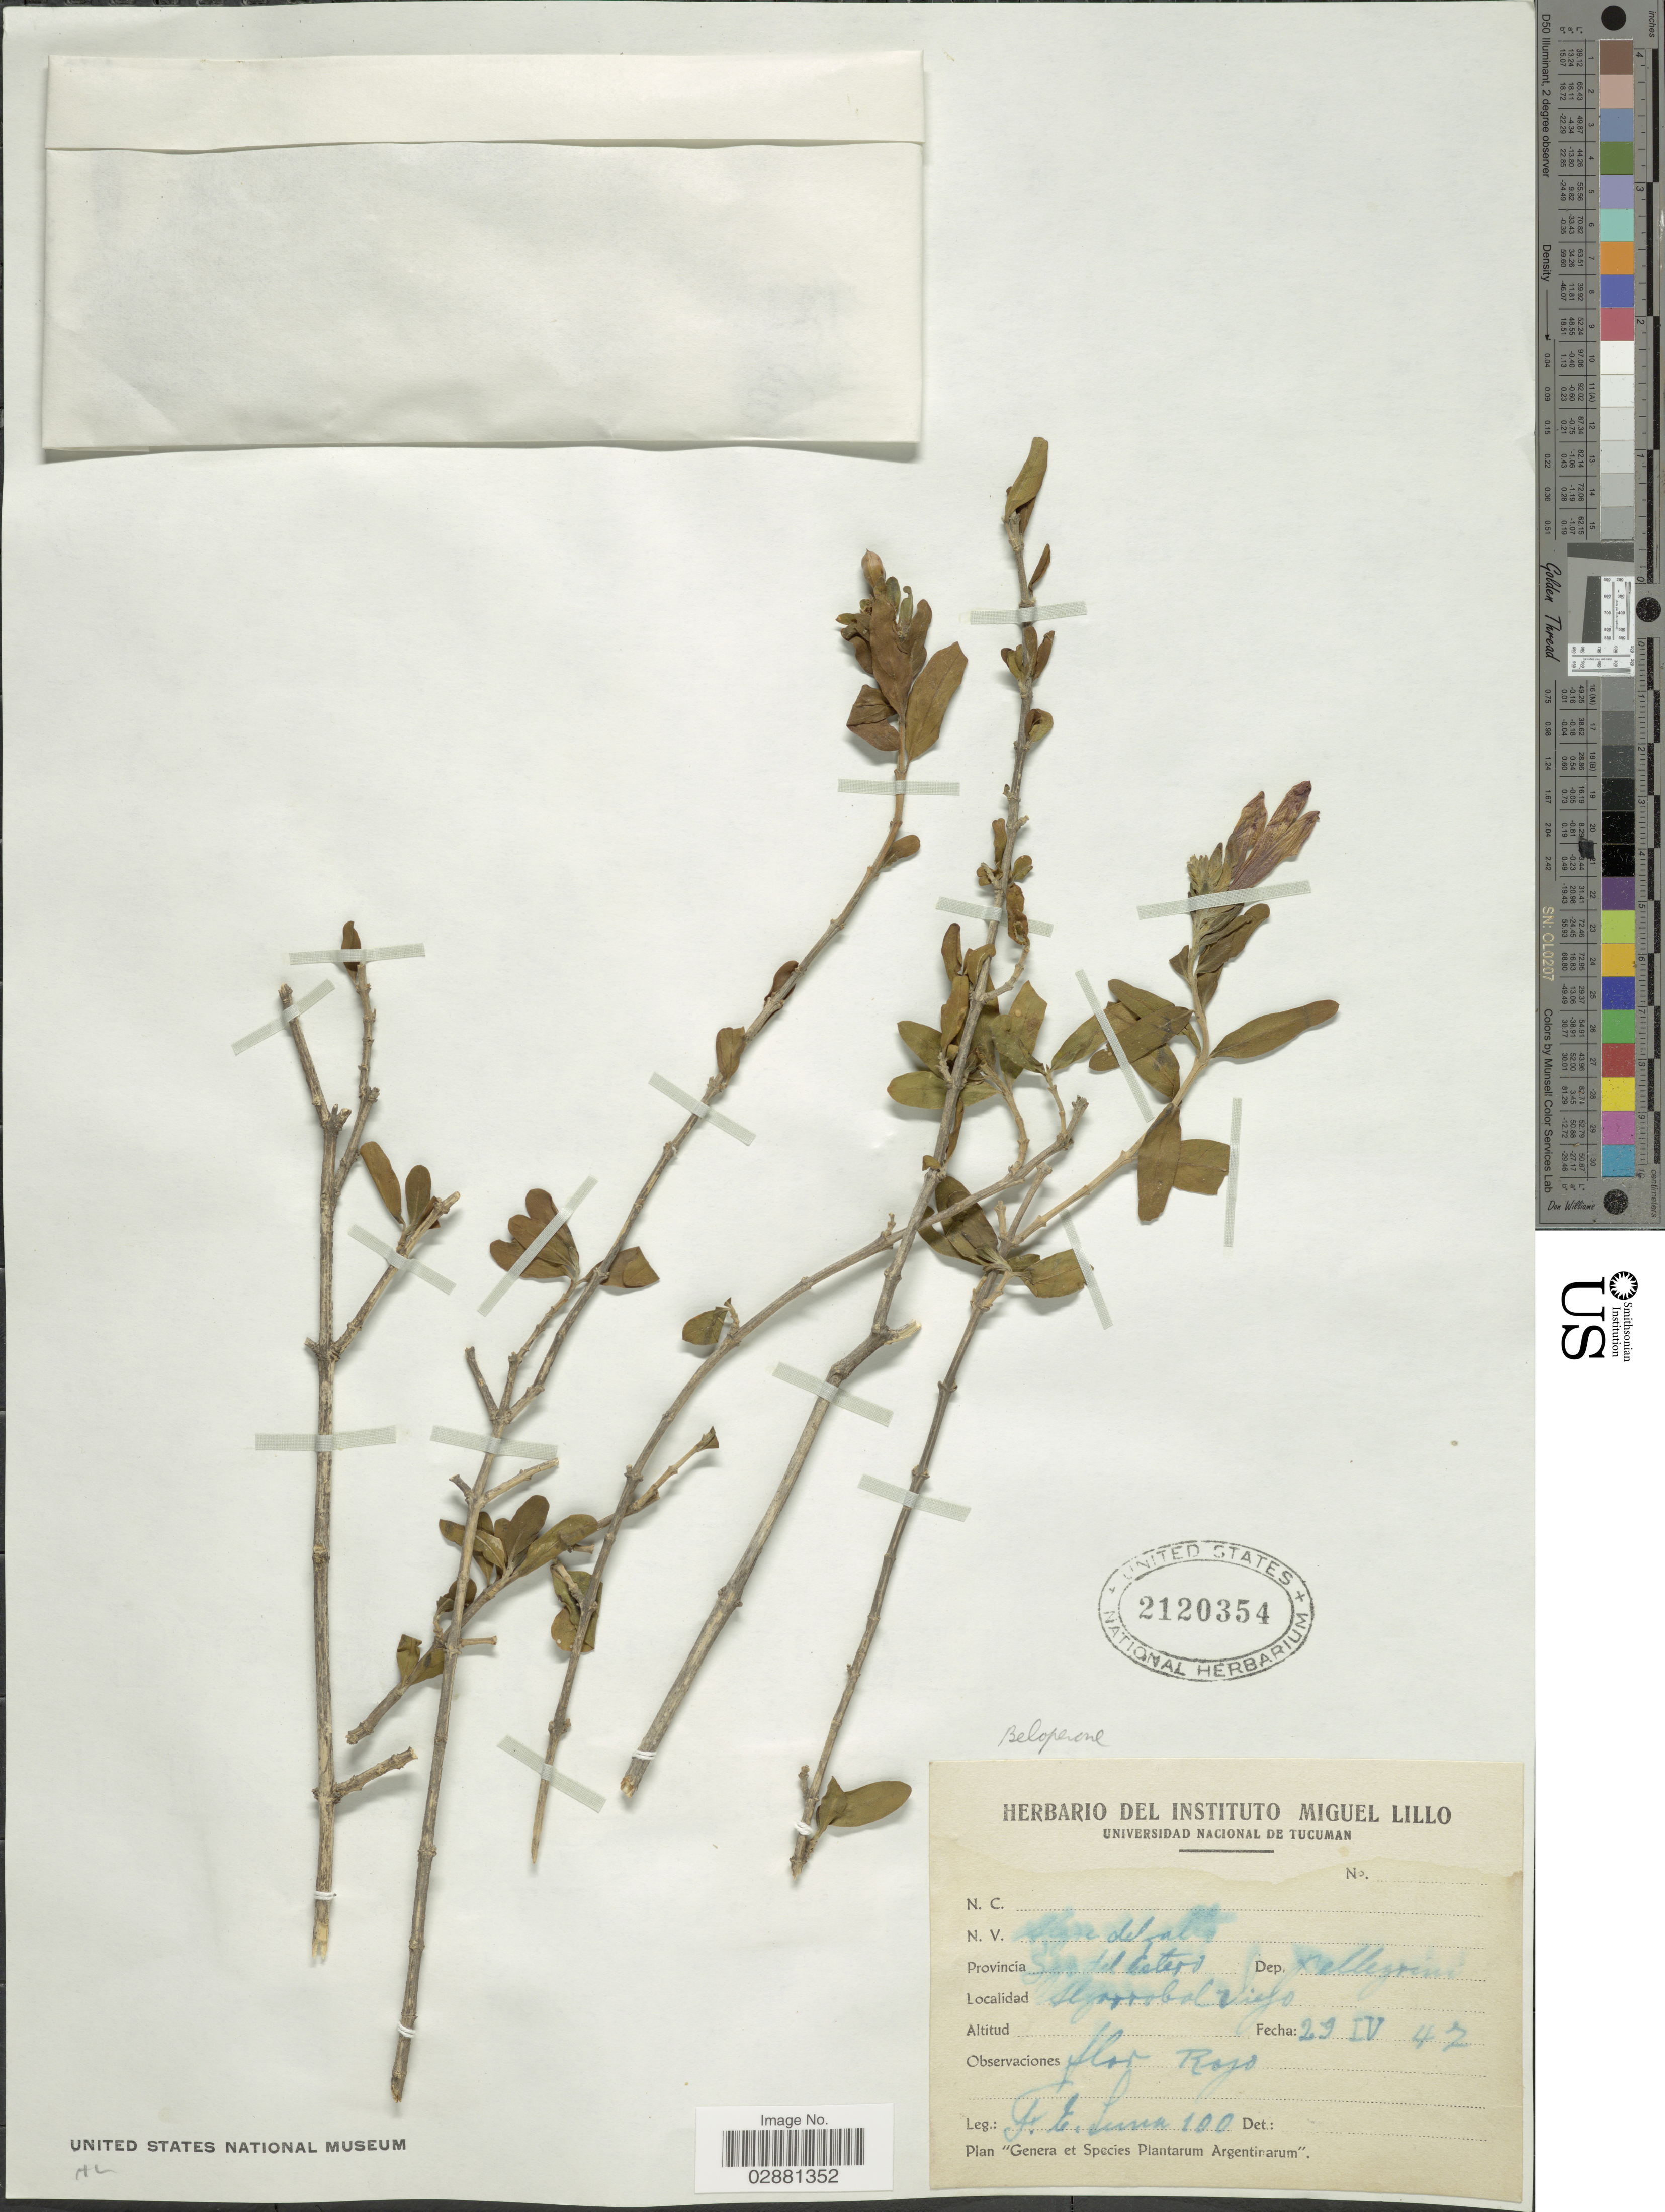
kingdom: Plantae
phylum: Tracheophyta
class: Magnoliopsida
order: Lamiales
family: Acanthaceae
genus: Justicia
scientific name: Justicia xylosteoides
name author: Griseb.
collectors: J. Lima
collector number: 100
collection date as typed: Transcribed d/m/y: 29/4/47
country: Argentina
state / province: Santiago del Estero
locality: Provincia Sgo del Estero, Dep. Pellegrini, Algarrobal Viejo.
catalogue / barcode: US 2120354